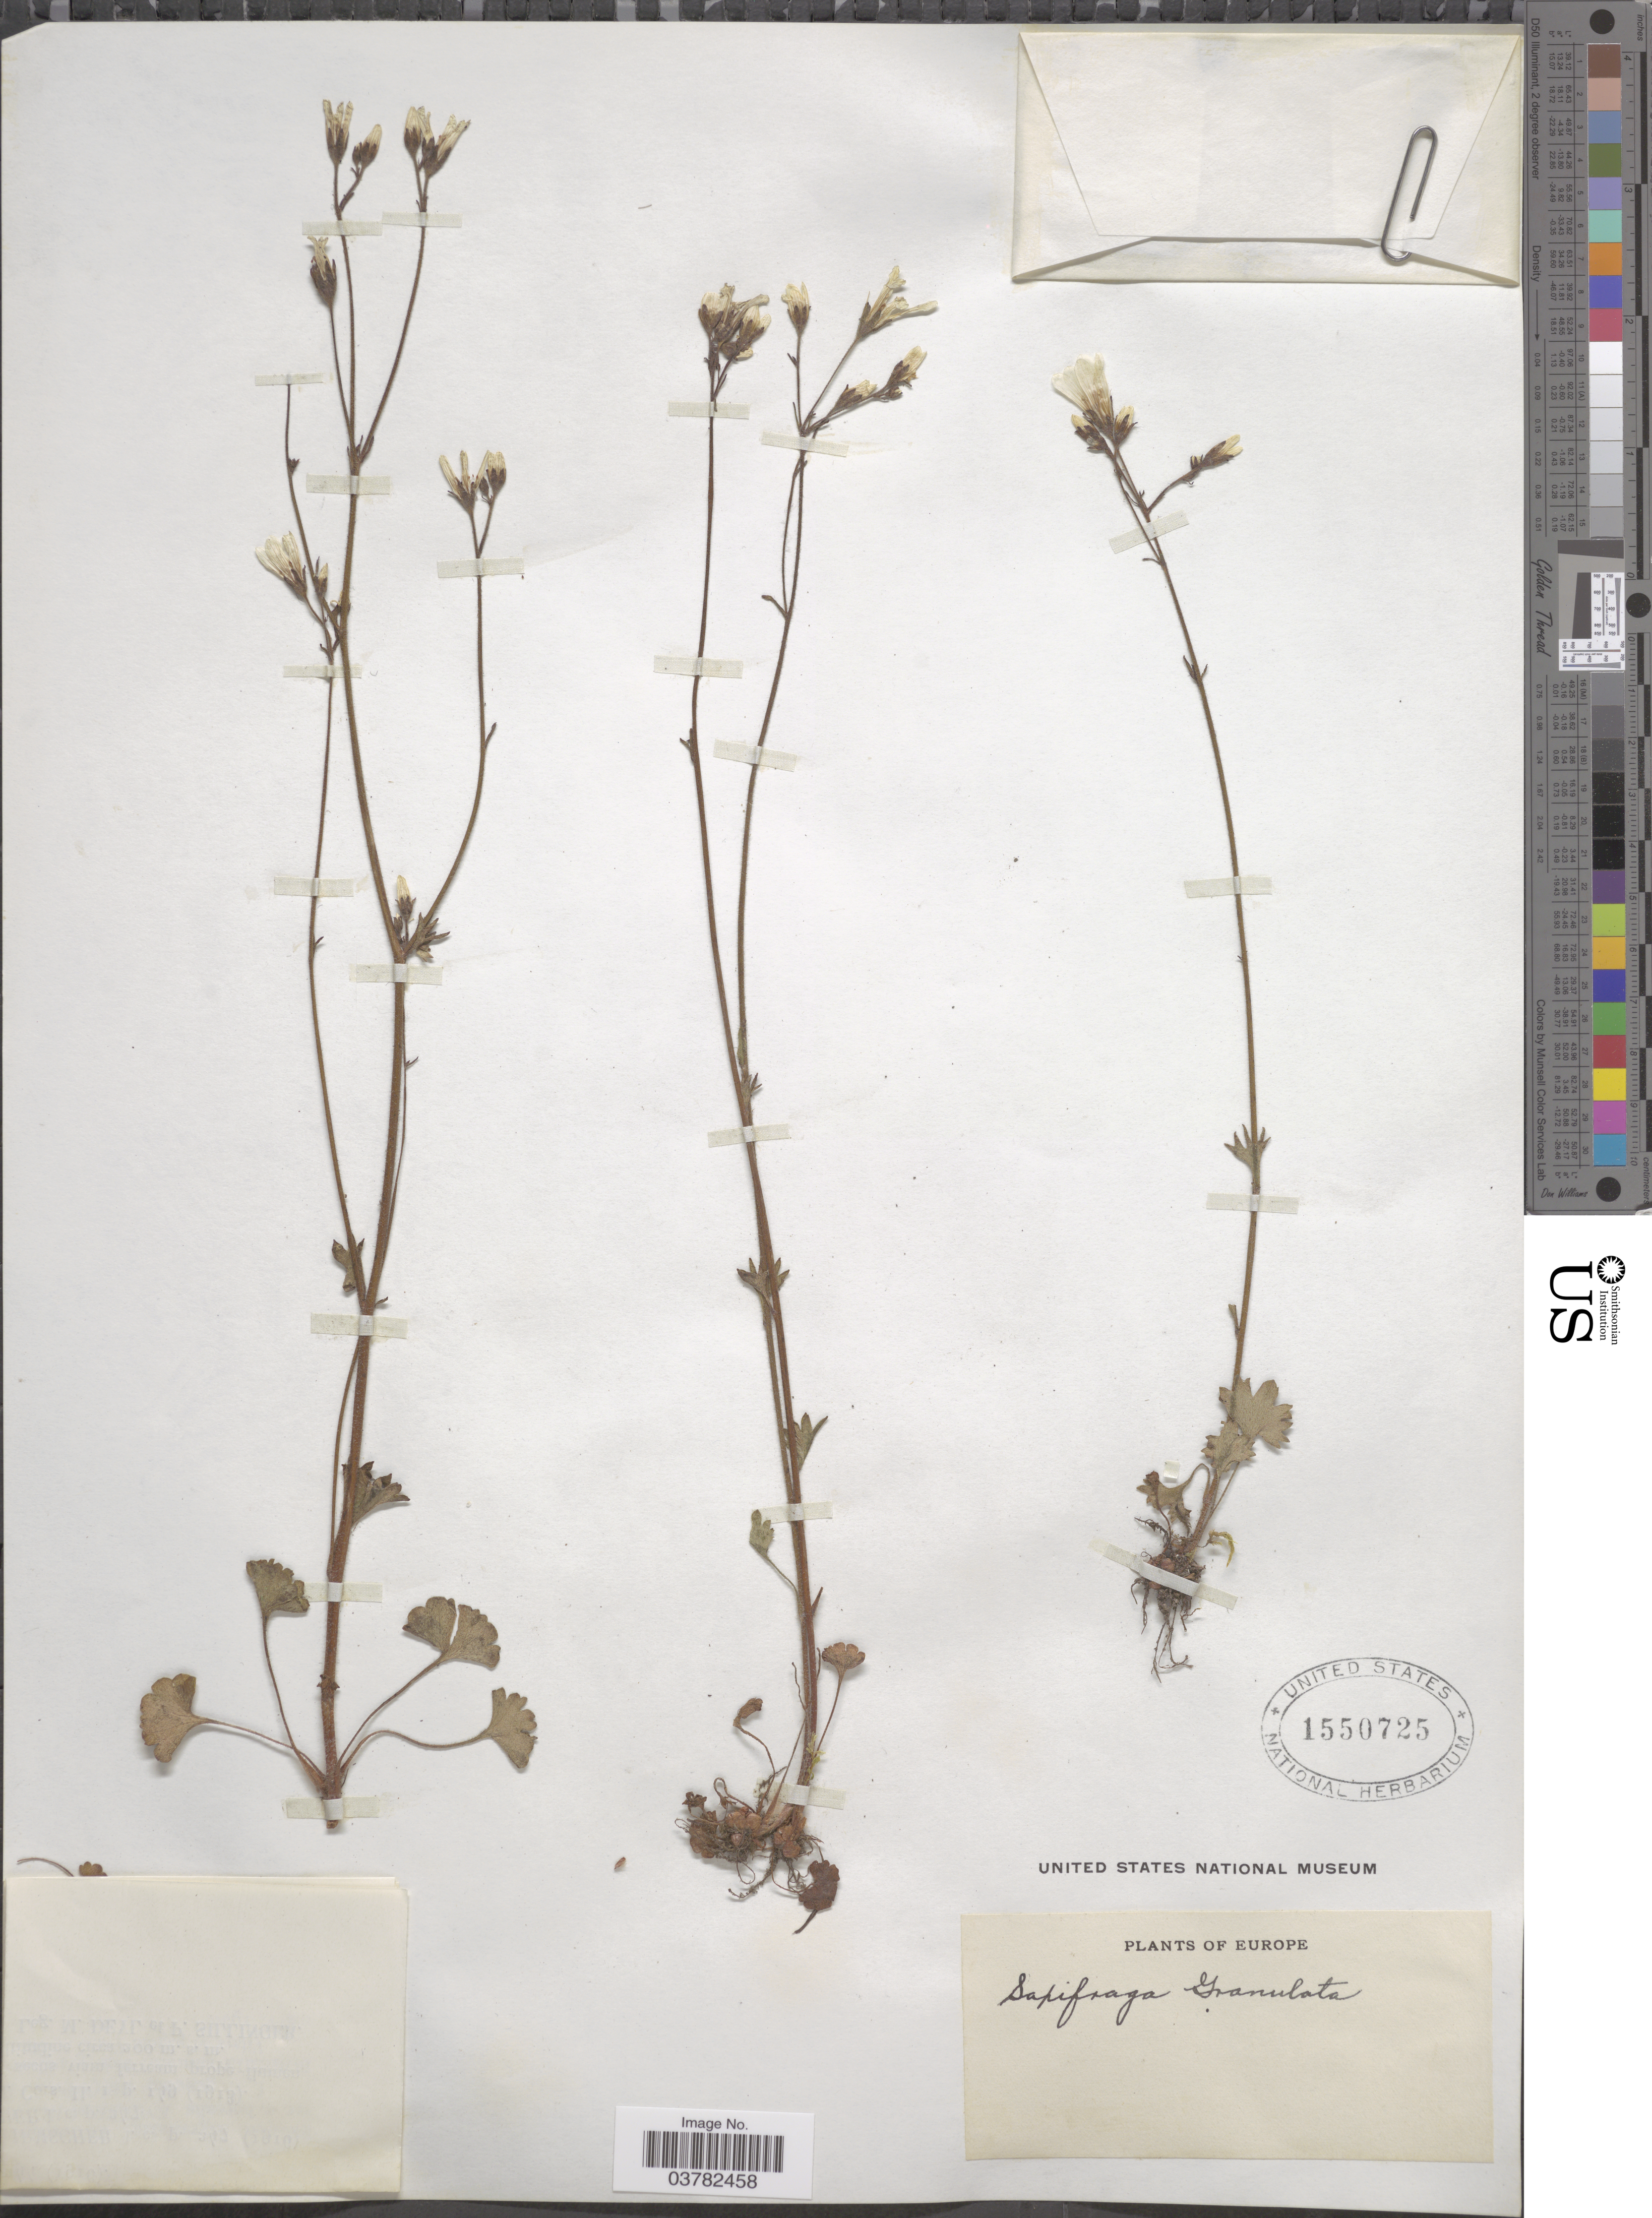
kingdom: Plantae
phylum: Tracheophyta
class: Magnoliopsida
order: Saxifragales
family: Saxifragaceae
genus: Saxifraga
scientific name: Saxifraga granulata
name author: L.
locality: Europe.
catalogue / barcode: US 1550725